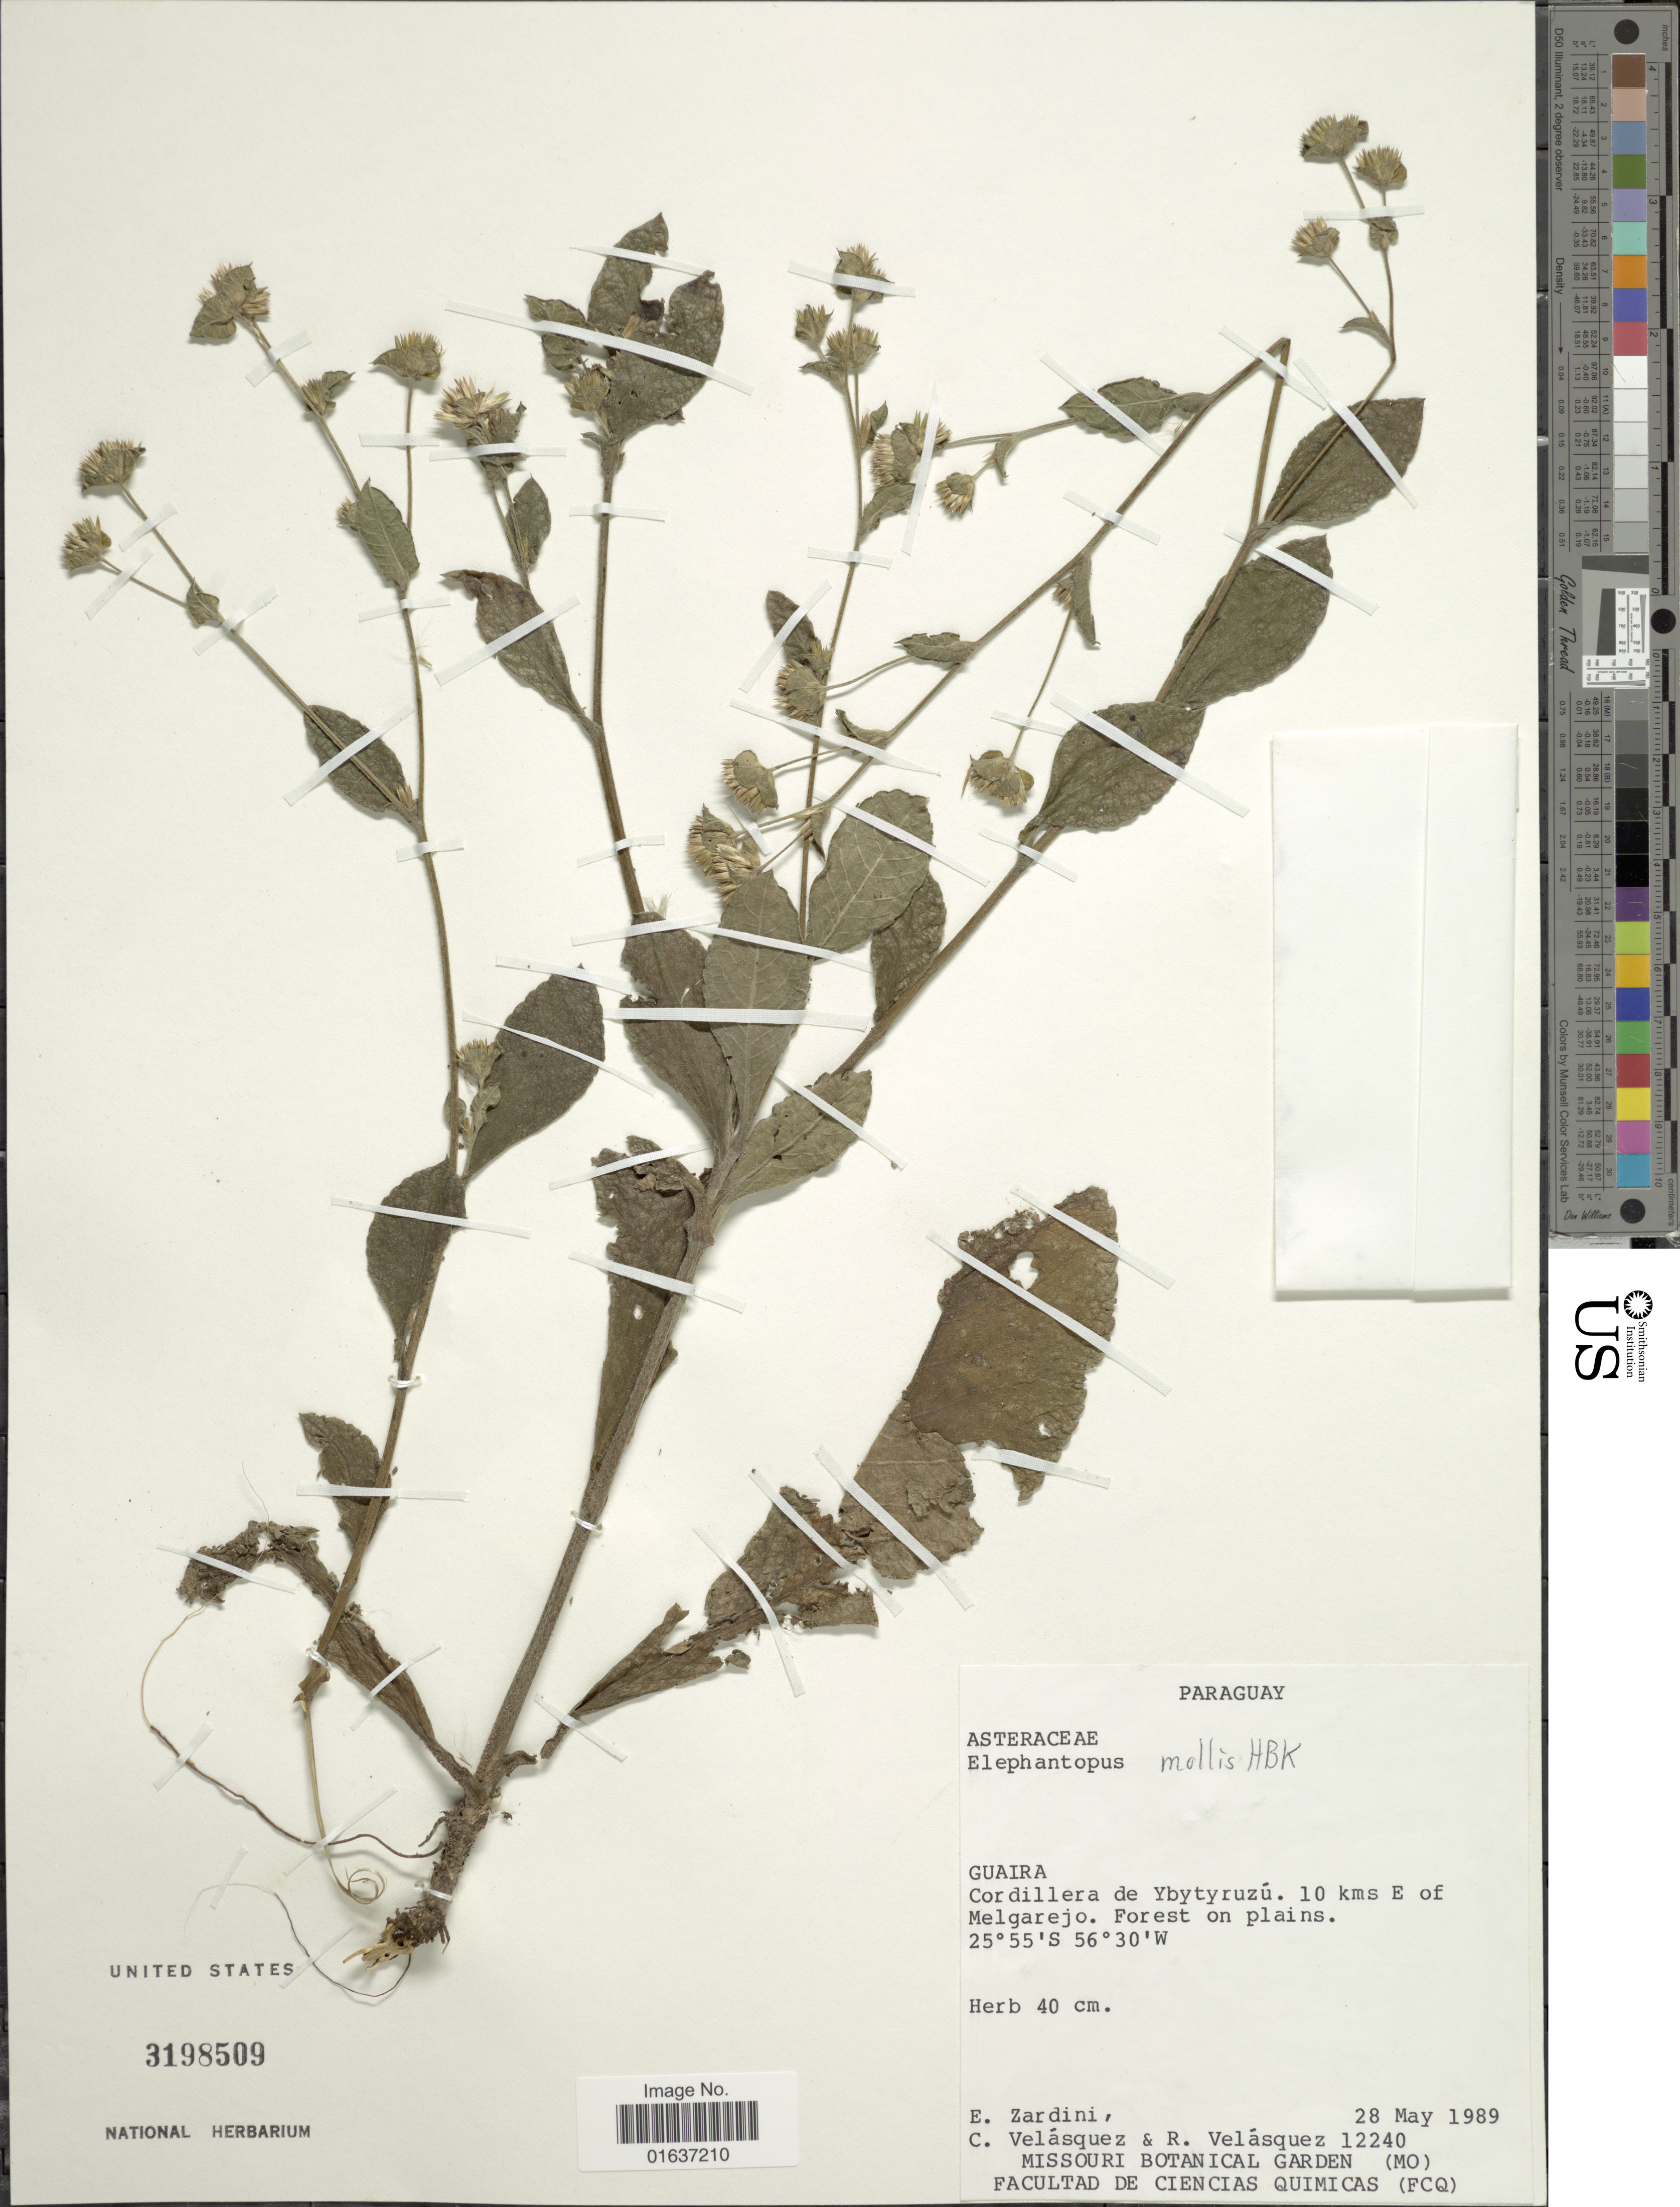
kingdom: Plantae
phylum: Tracheophyta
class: Magnoliopsida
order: Asterales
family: Asteraceae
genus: Elephantopus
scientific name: Elephantopus mollis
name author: Kunth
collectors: E. M. Zardini, C. Velásquez & R. Velásquez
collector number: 12240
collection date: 1989-05-28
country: Paraguay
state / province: Guaira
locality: Cordiller de Ybytyruzú, 10 kms E of Melgarejo, forest on plains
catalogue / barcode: US 3198509